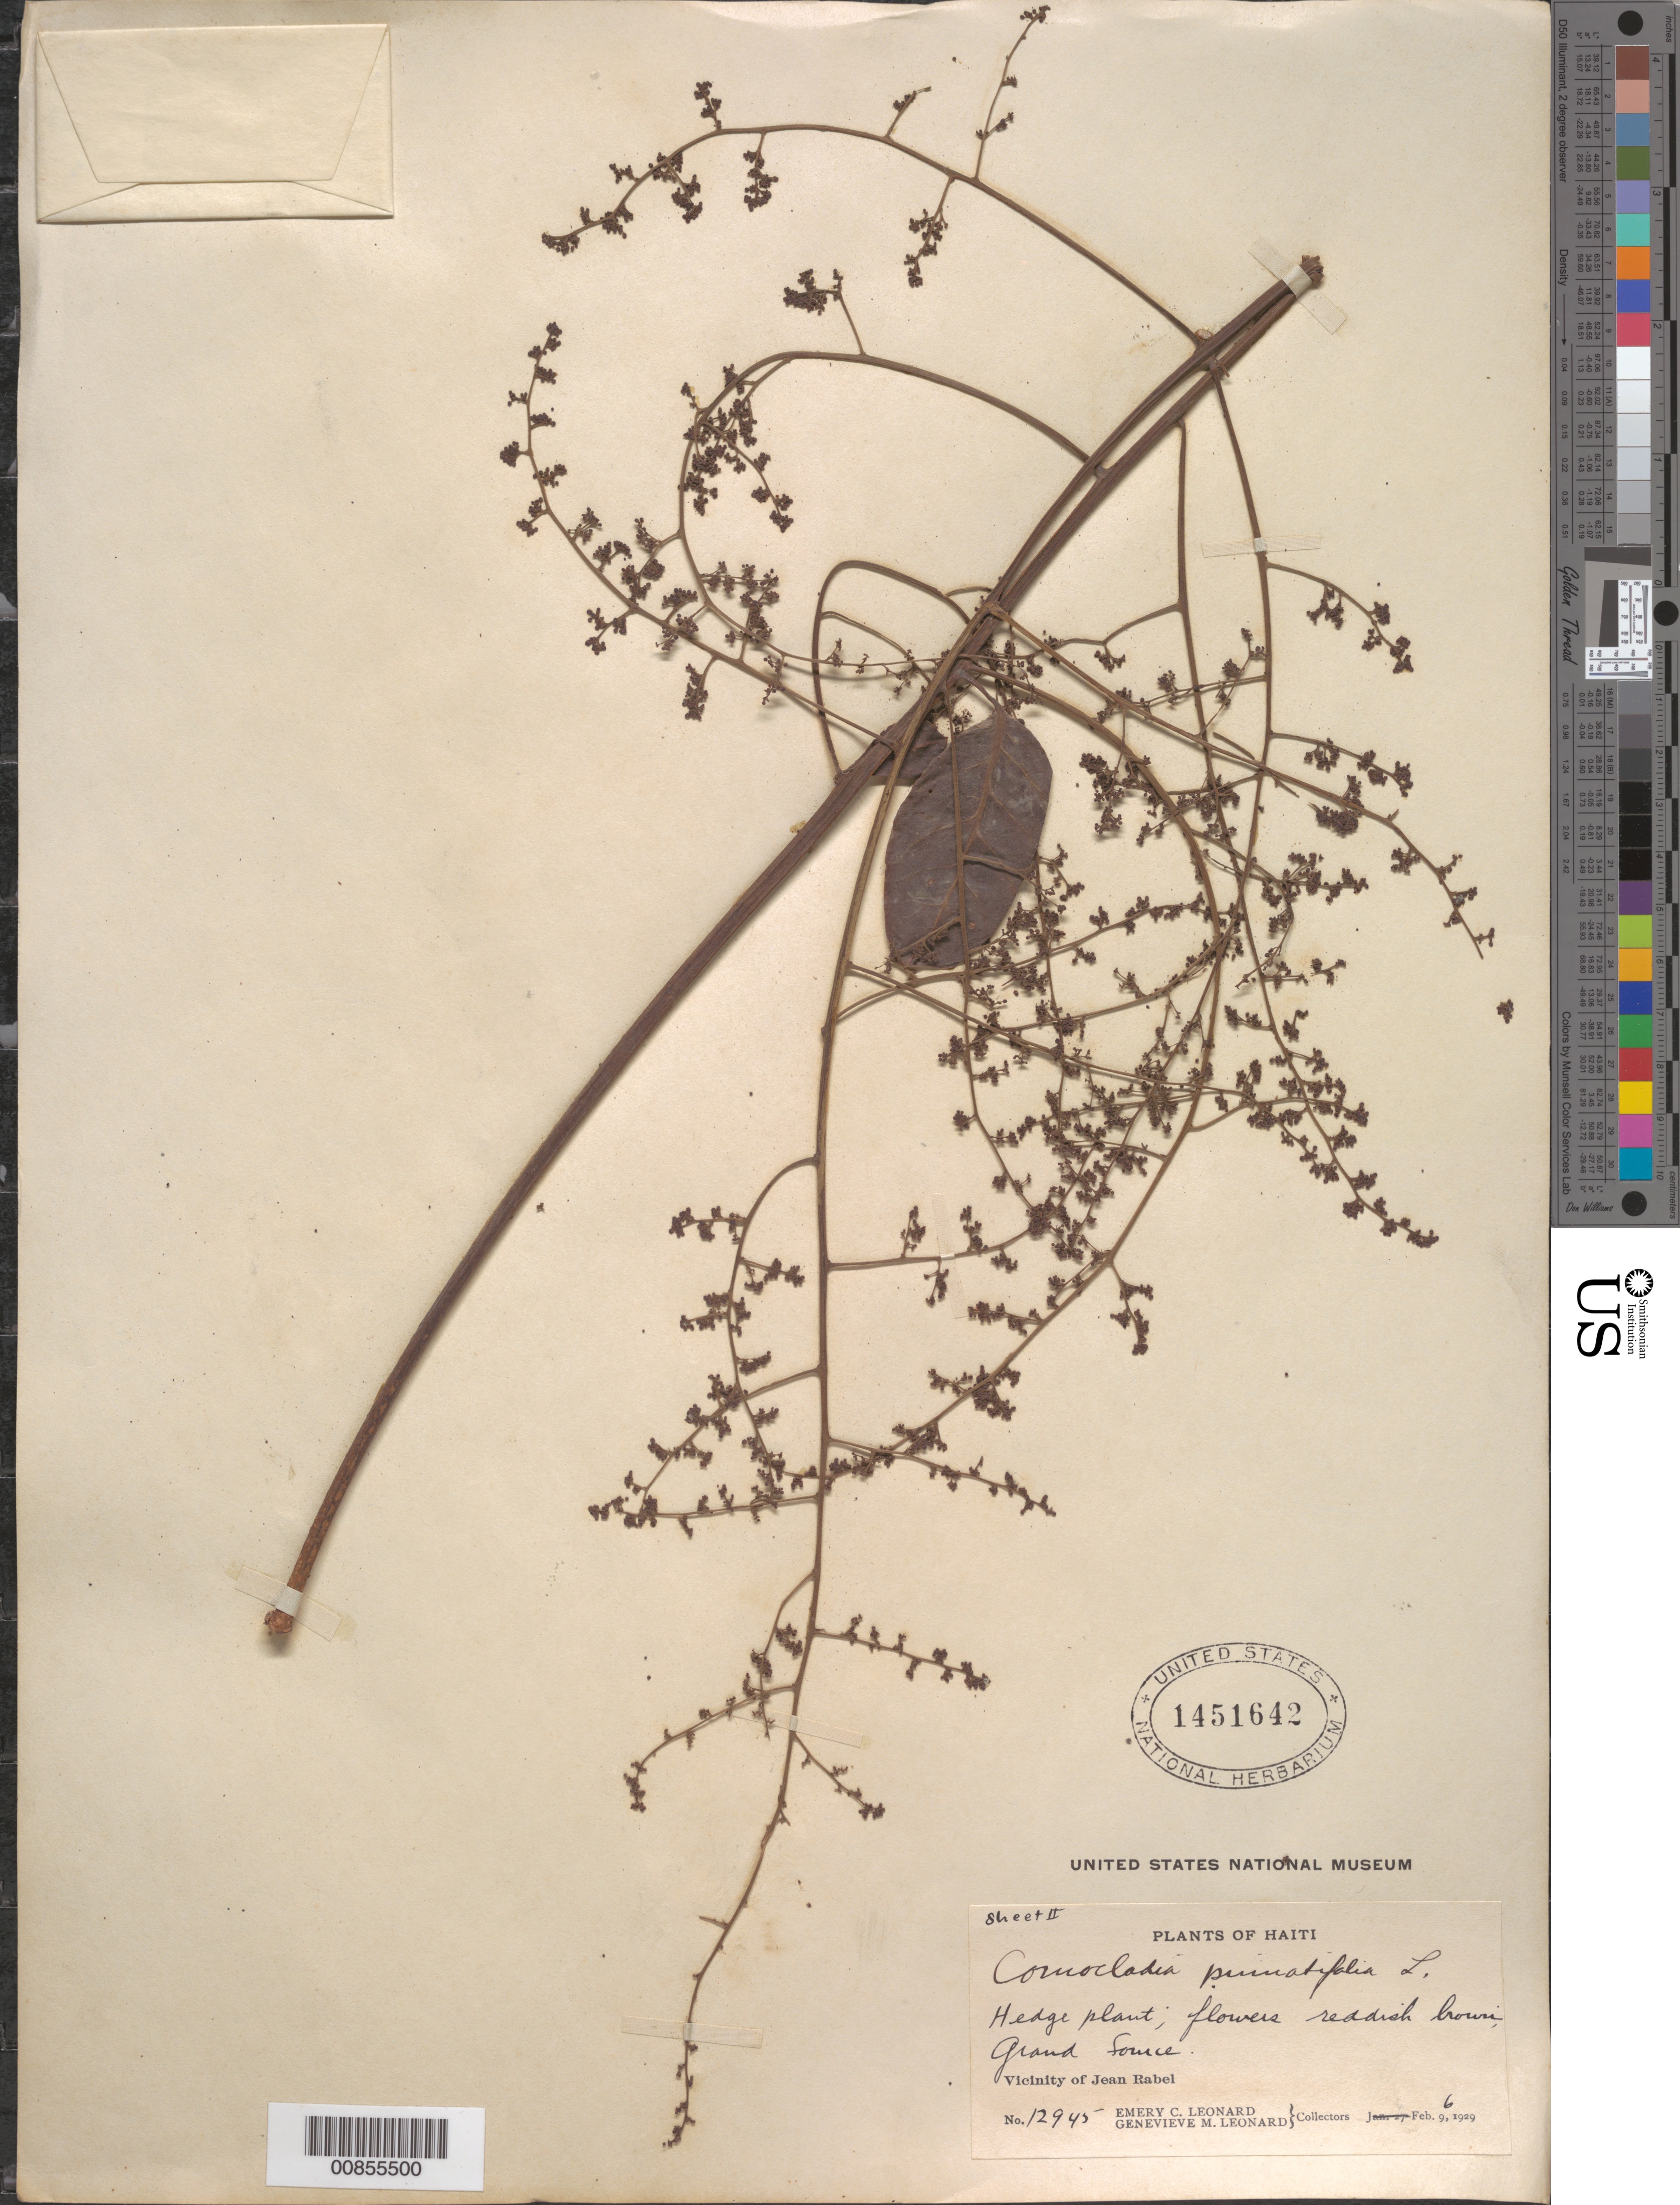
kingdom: Plantae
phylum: Tracheophyta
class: Magnoliopsida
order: Sapindales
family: Anacardiaceae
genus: Comocladia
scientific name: Comocladia pinnatifolia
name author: L.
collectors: E. C. Leonard & G. M. Leonard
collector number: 12945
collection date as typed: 06 Feb 1929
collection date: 1929-02-06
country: Haiti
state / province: Nord-Ouest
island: Hispaniola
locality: Vicinity of Jean Rabel, Grand Source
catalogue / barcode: US 1451642